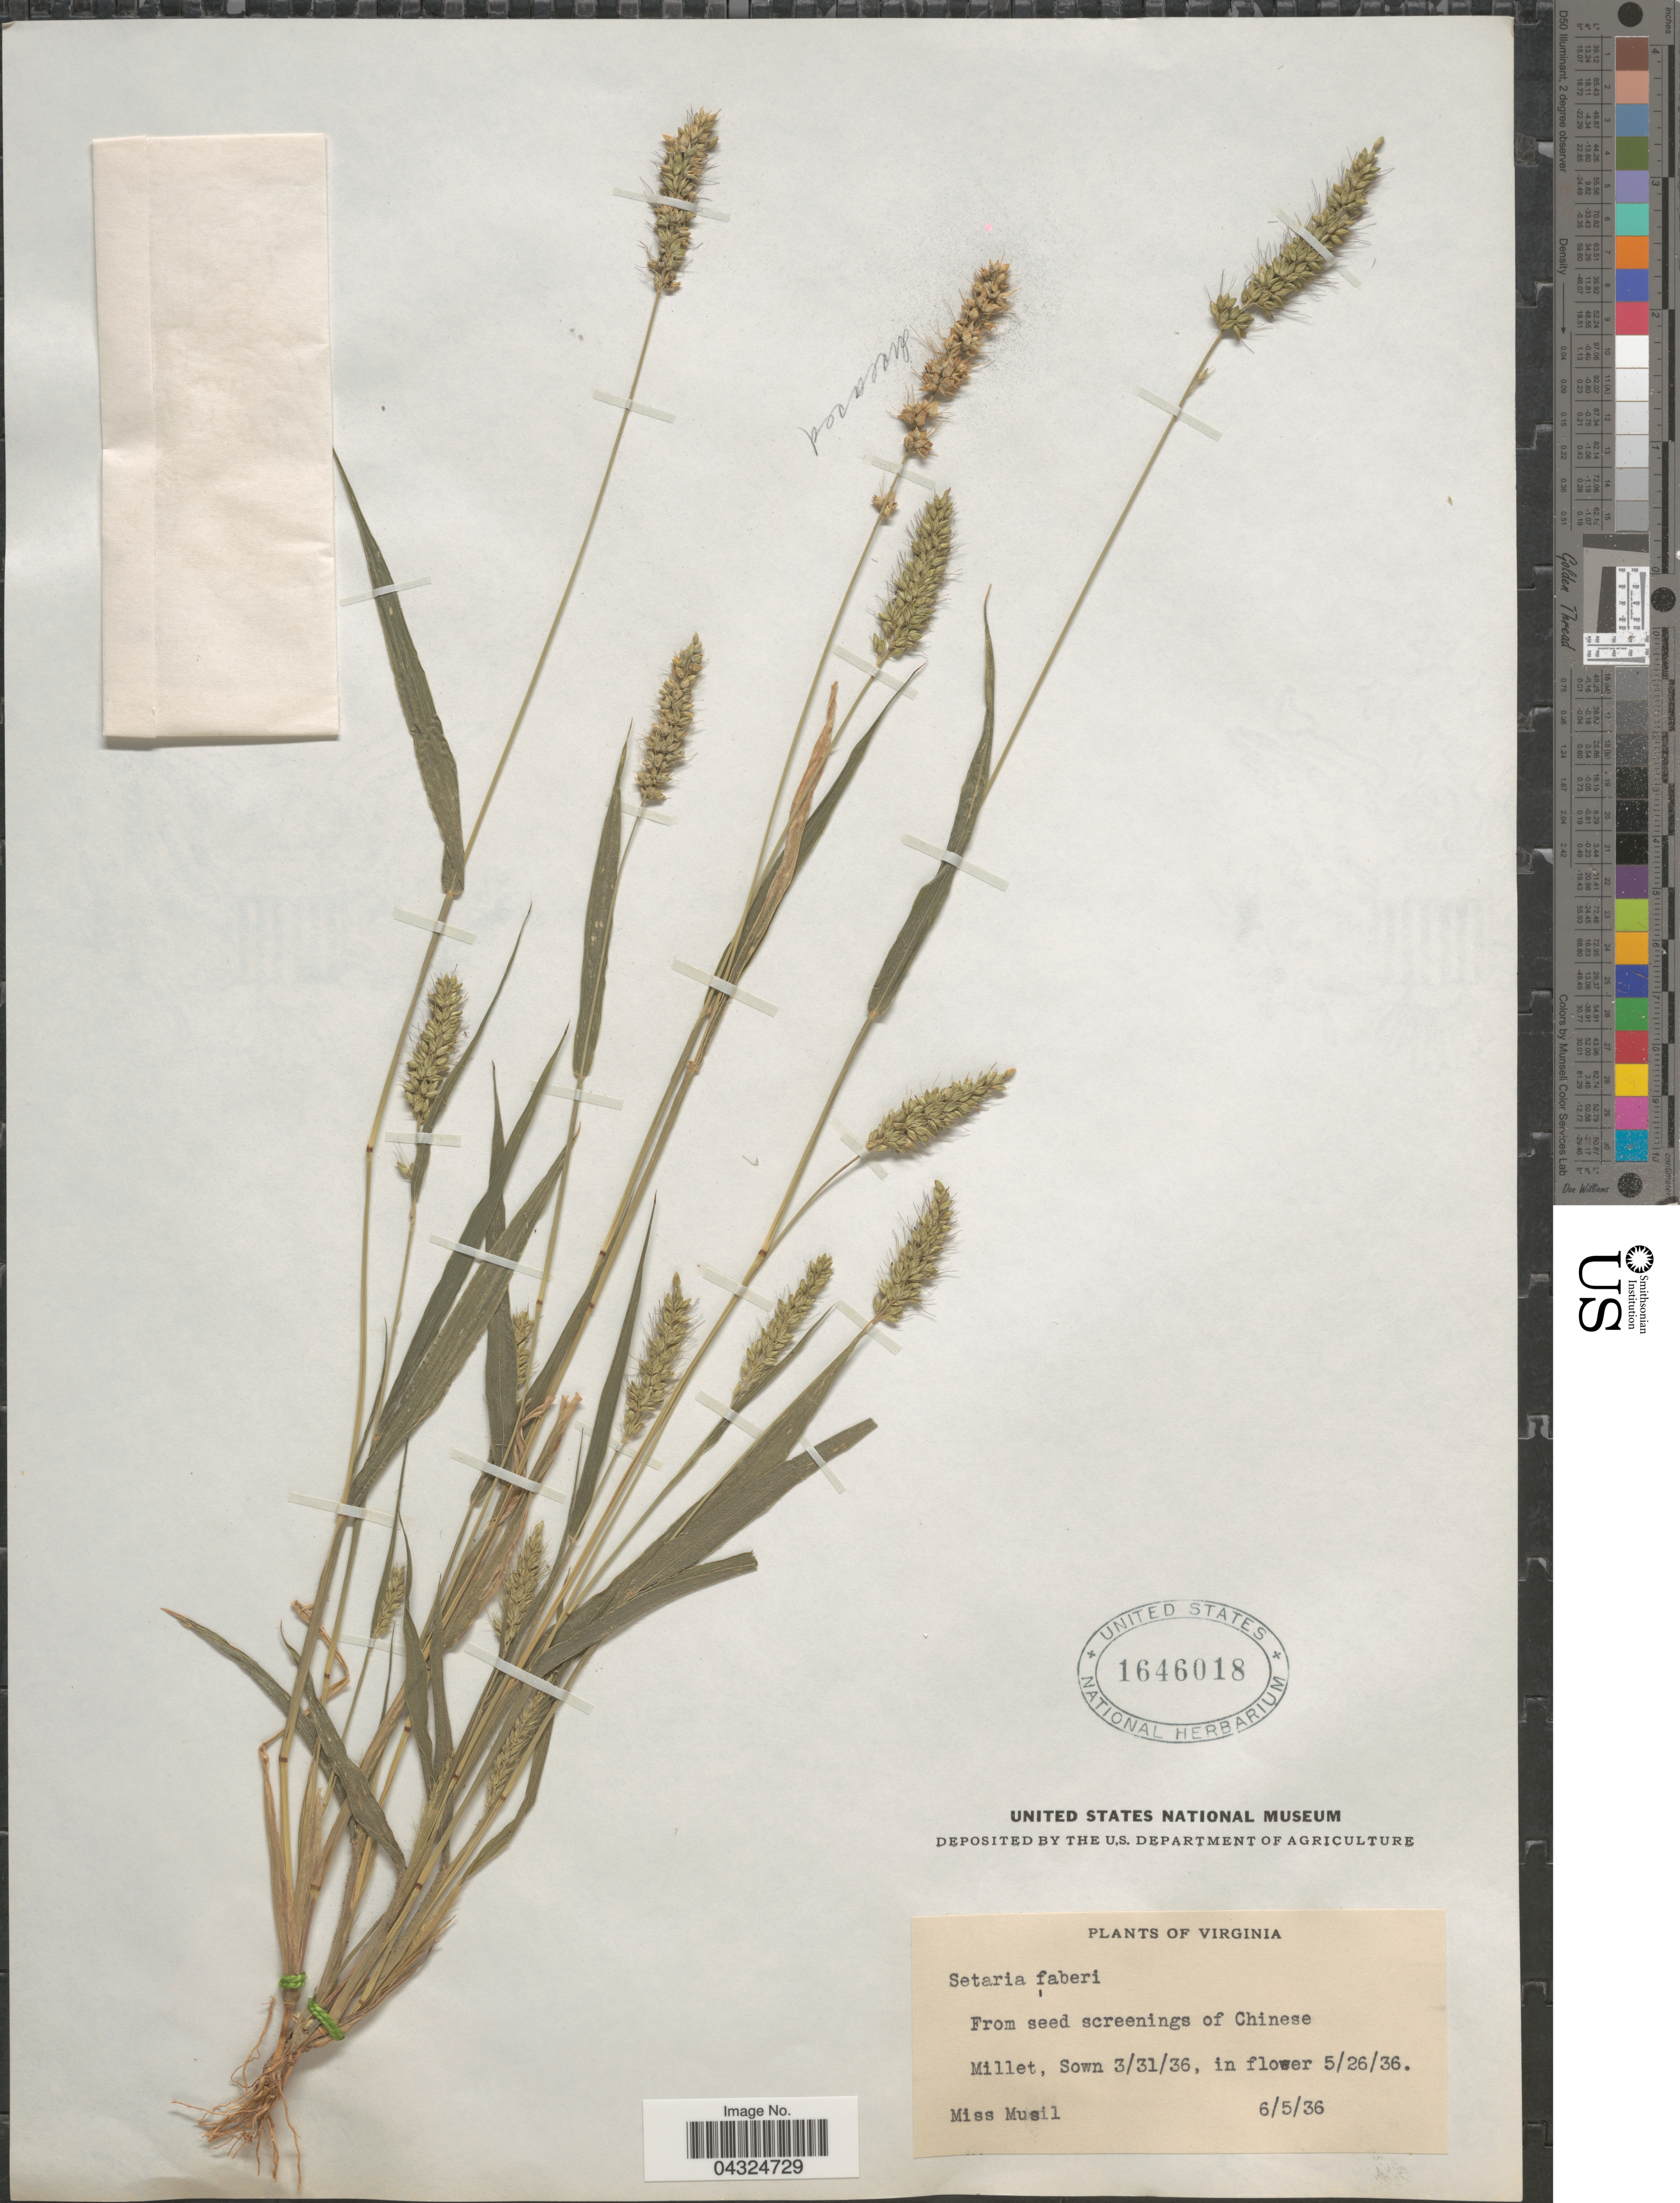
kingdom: Plantae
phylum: Tracheophyta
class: Liliopsida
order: Poales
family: Poaceae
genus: Setaria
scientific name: Setaria faberi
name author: R.A.W. Herrm.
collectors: Musil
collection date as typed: Transcribed d/m/y: 31/3/36 to 5/6/36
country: United States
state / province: Virginia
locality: Millet, Sown.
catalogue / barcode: US 1646018